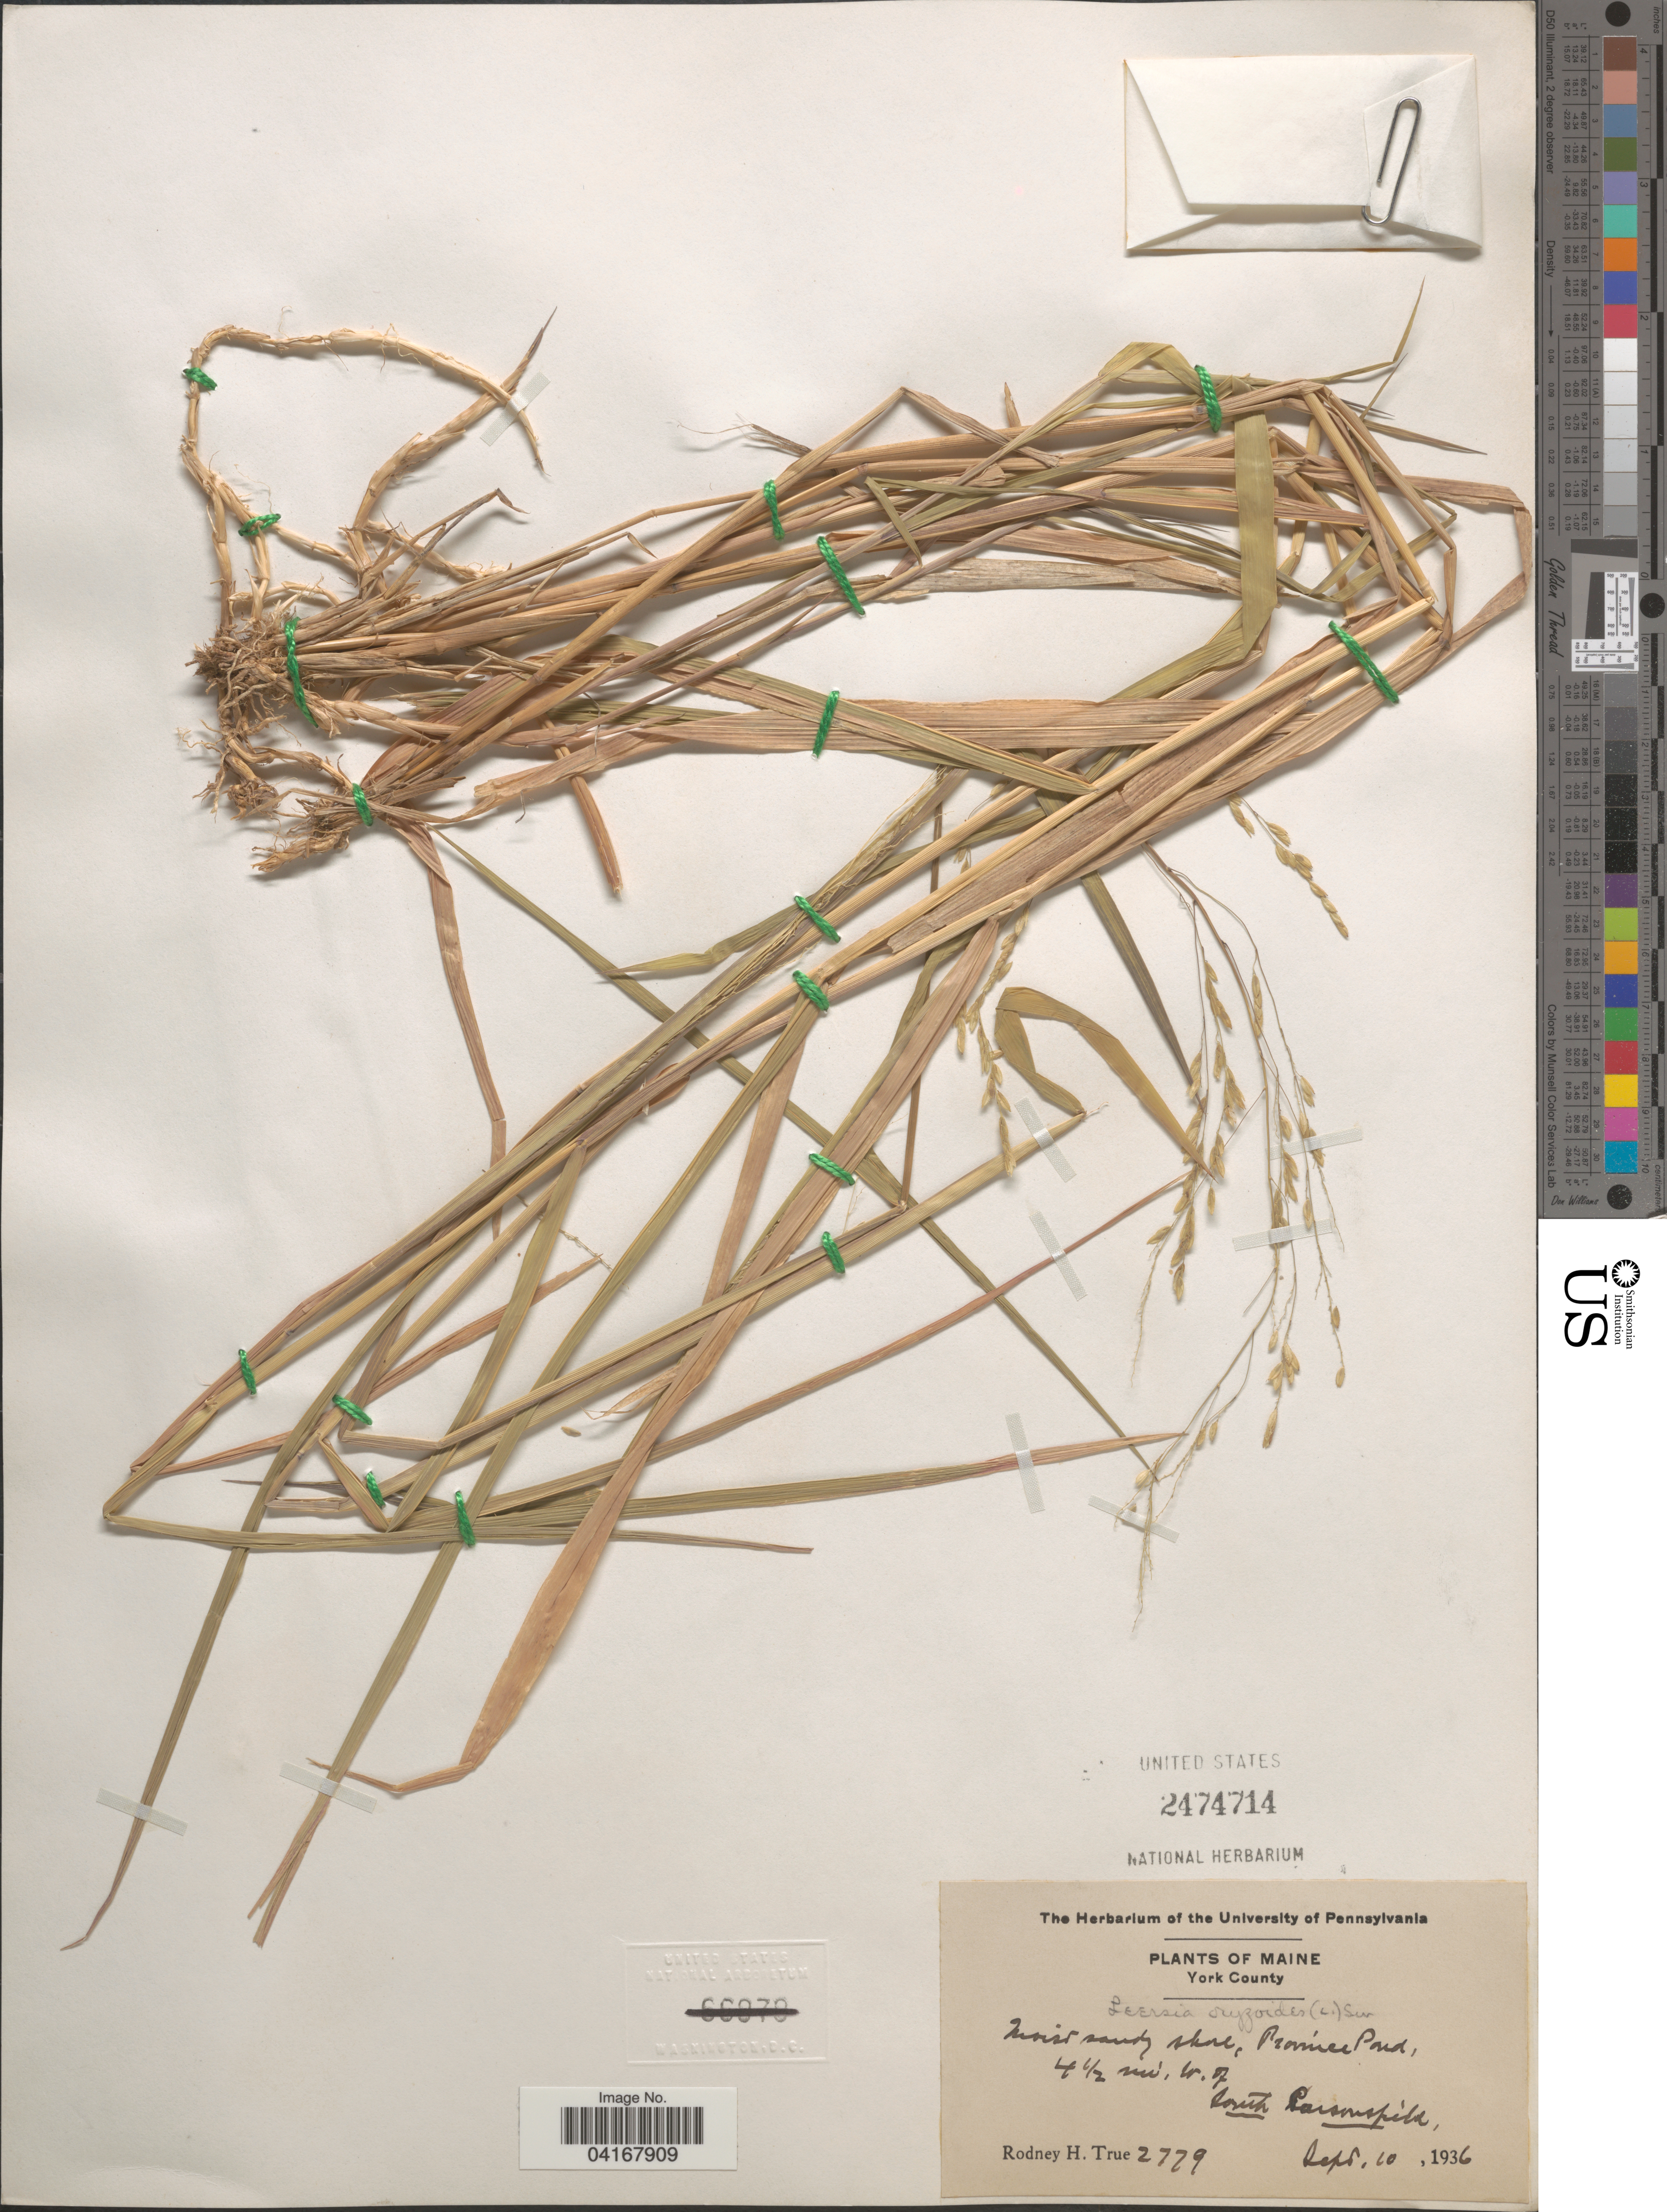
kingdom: Plantae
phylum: Tracheophyta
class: Liliopsida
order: Poales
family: Poaceae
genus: Leersia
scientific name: Leersia oryzoides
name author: (L.) Sw.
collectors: R. H. True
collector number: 2779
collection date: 1936-09-10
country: United States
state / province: Maine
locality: York County. Province Pond, 4½ mi. W. of South Parsonsfield.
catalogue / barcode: US 2474714